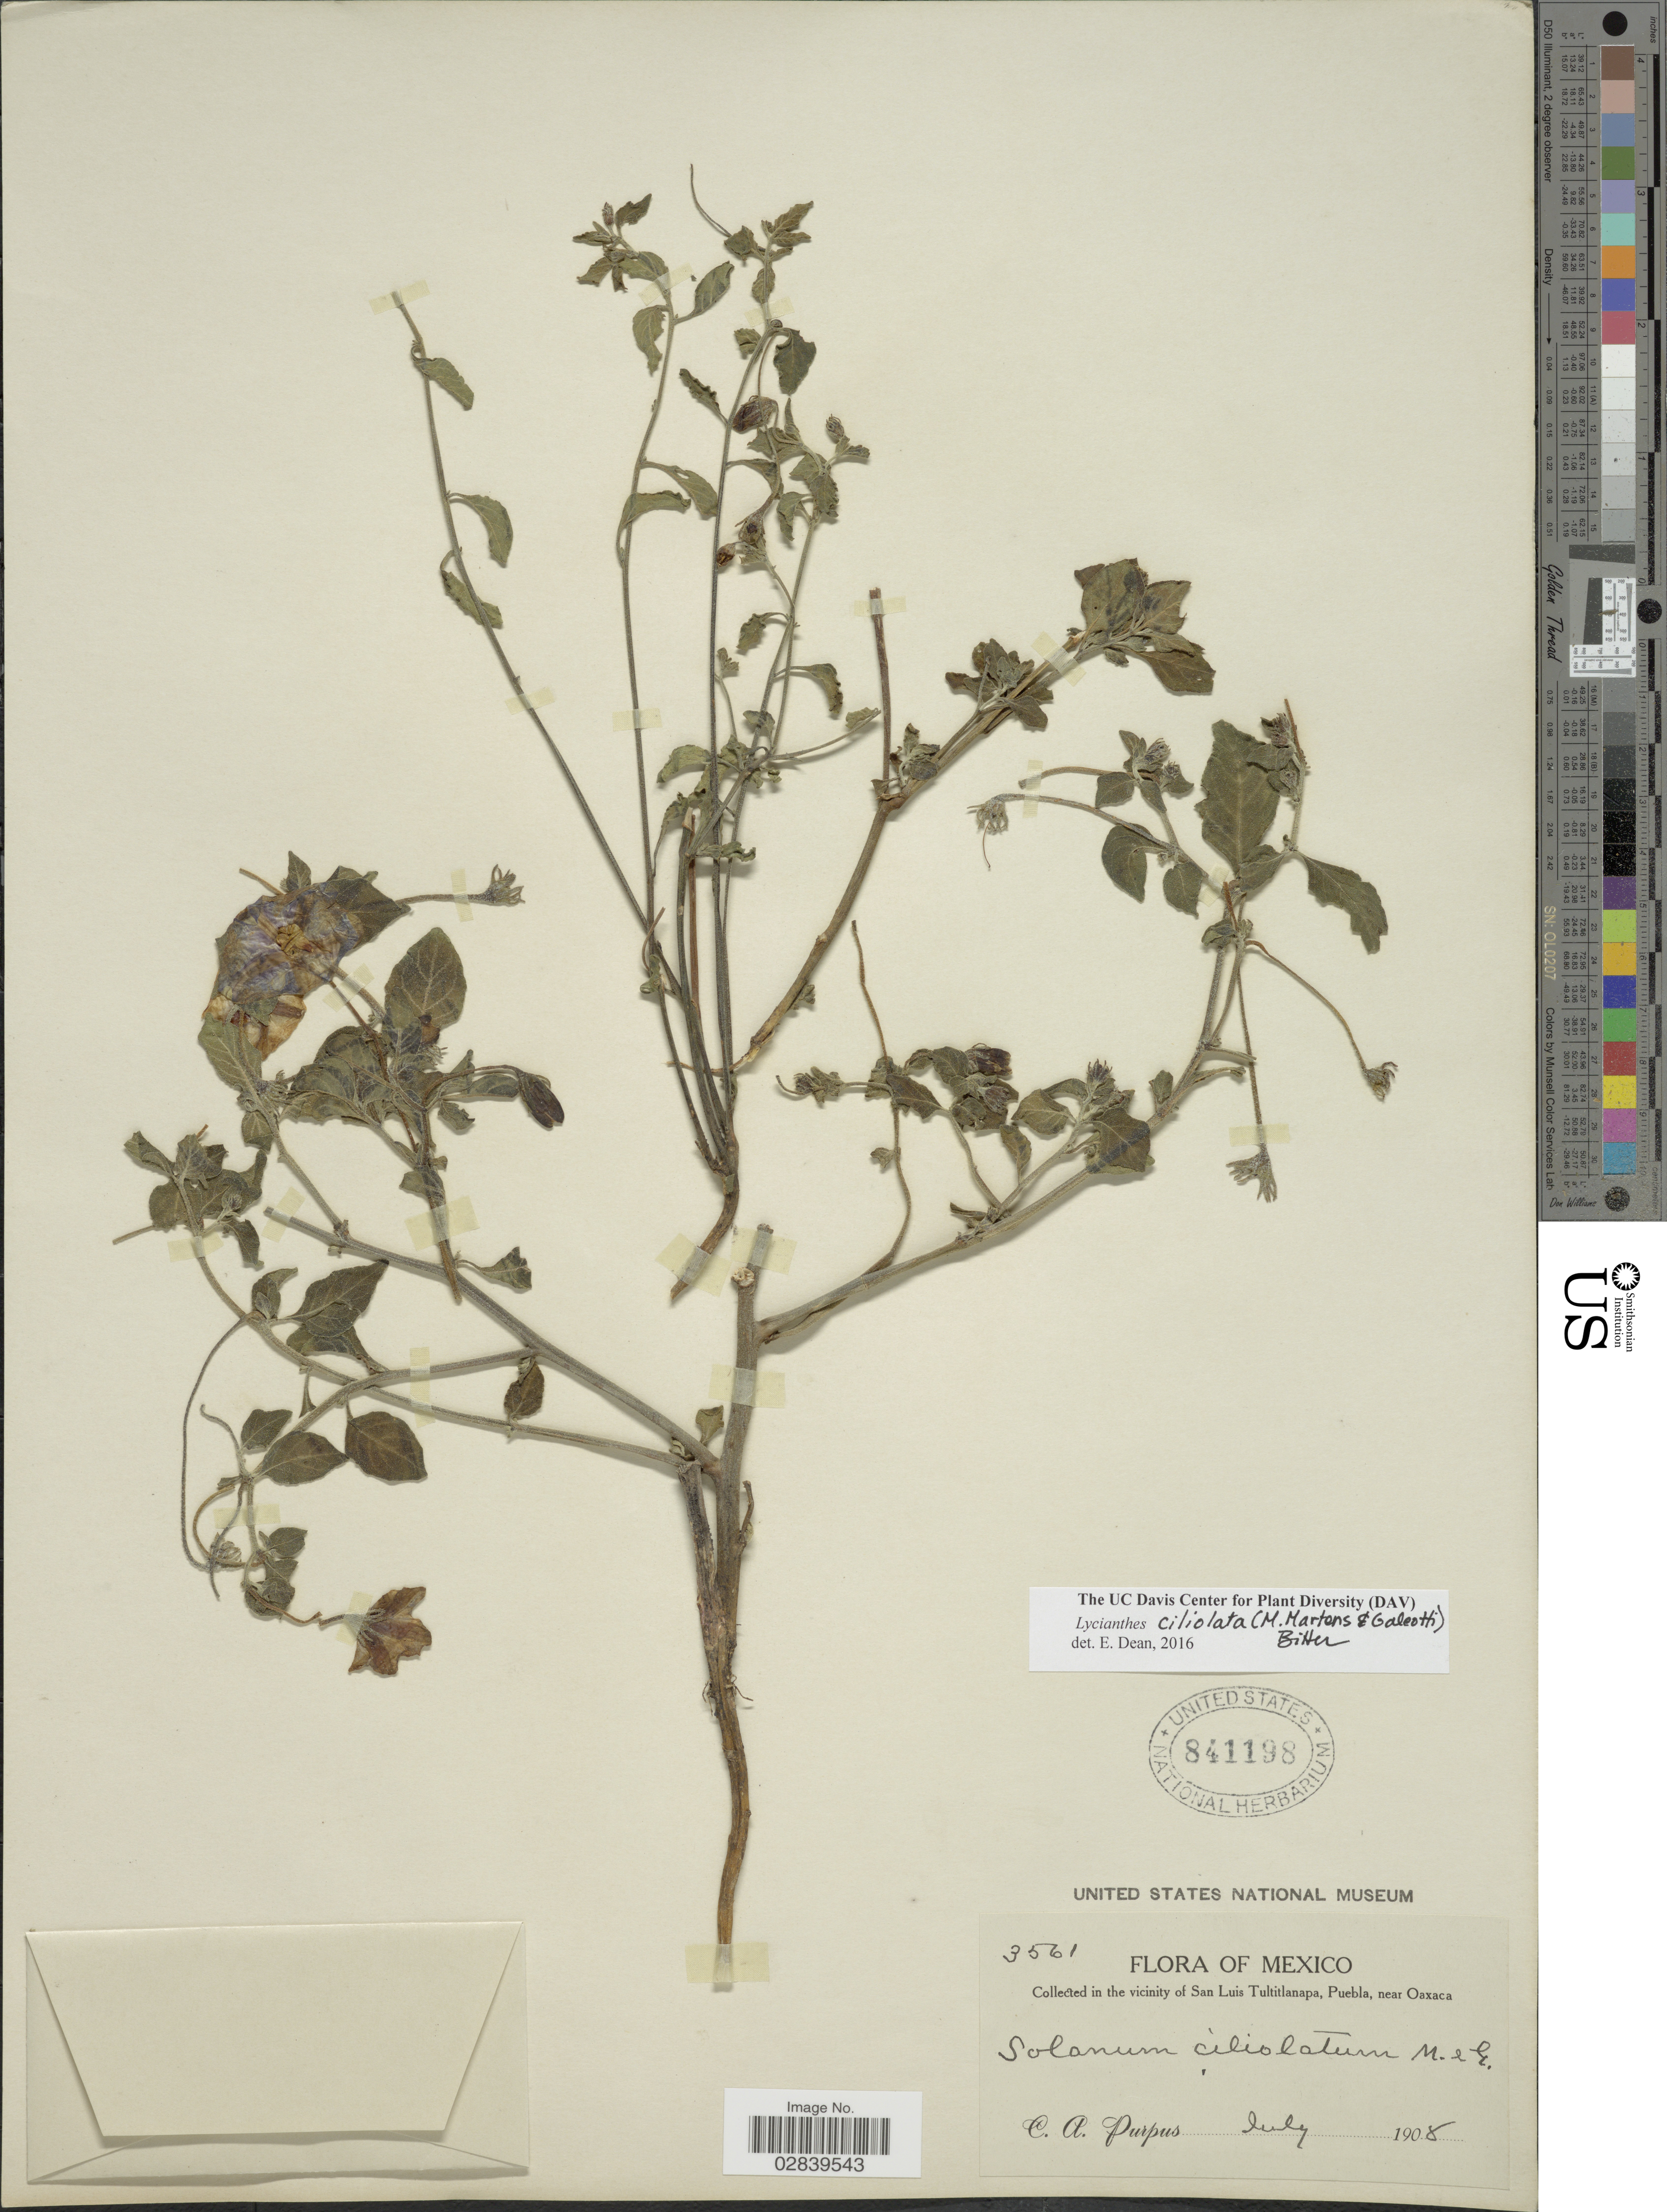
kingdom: Plantae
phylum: Tracheophyta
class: Magnoliopsida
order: Solanales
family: Solanaceae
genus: Lycianthes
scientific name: Lycianthes ciliolata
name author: (M. Martens & Galeotti) Bitter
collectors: C. A. Purpus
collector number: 3561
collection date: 1908-07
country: Mexico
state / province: Puebla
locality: Vicinity of San Luis Tultitlanapa, Puebla, near Oaxaca.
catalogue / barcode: US 841198